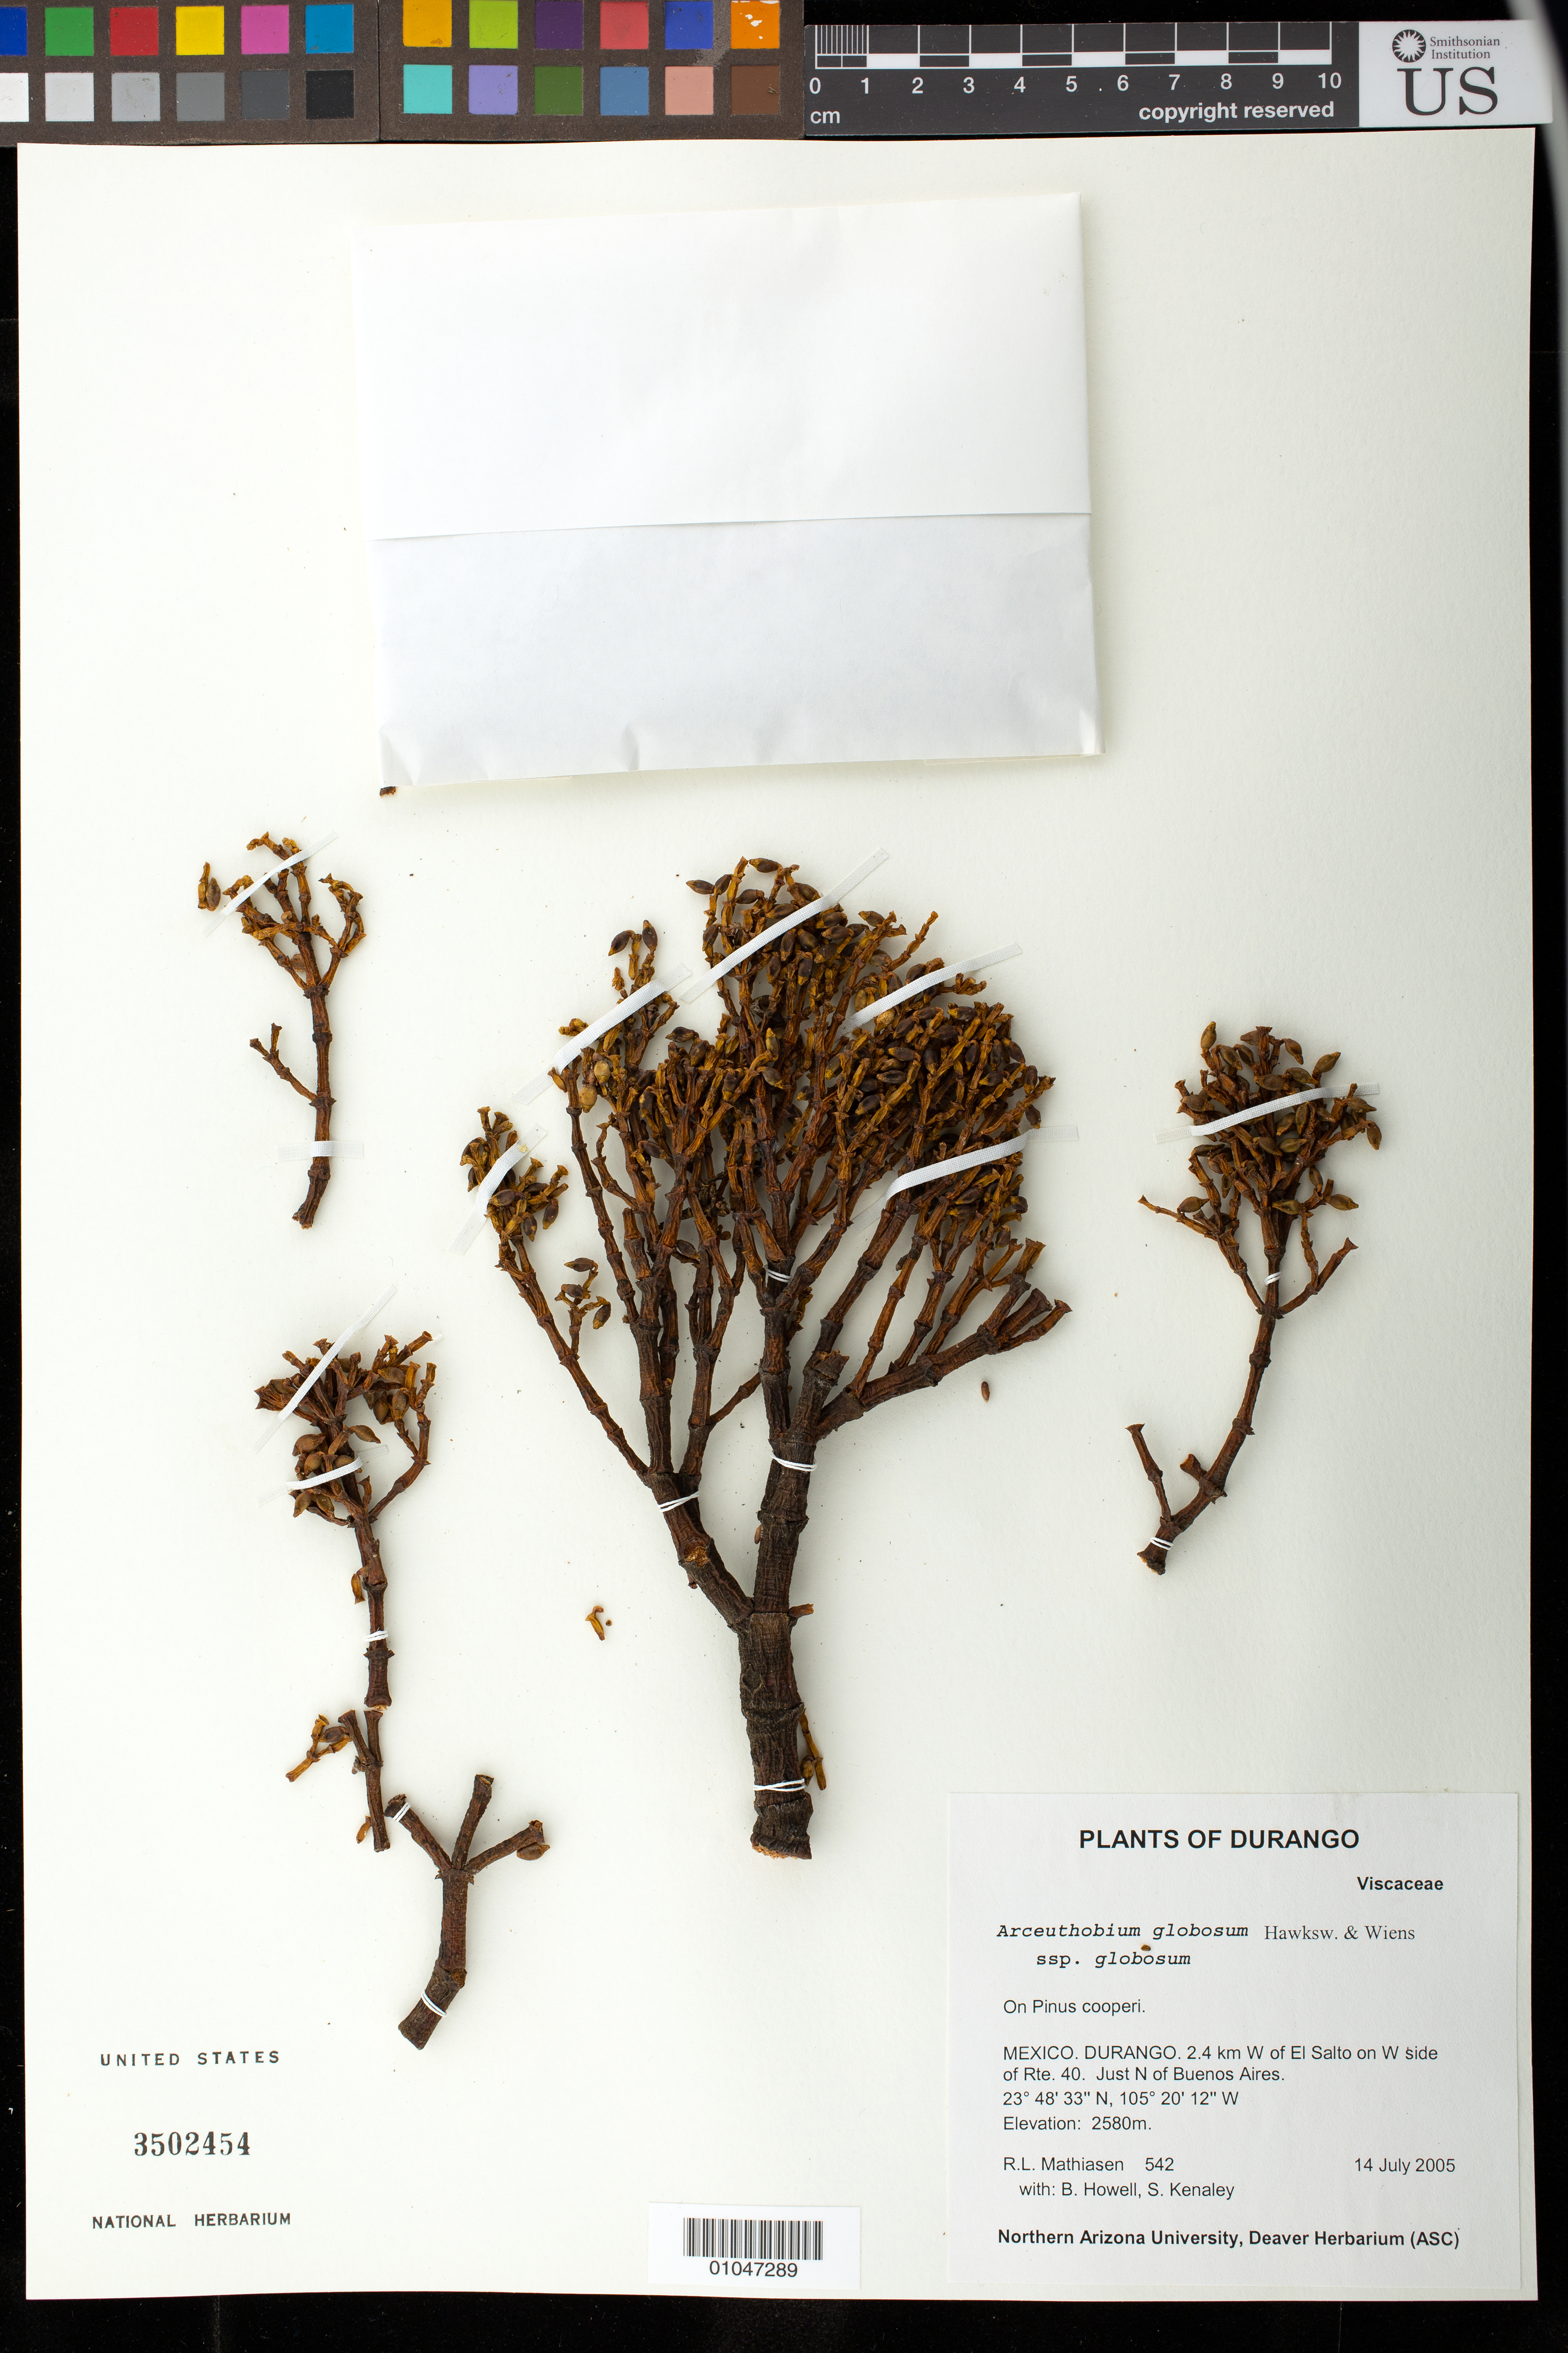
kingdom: Plantae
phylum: Tracheophyta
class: Magnoliopsida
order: Santalales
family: Viscaceae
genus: Arceuthobium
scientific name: Arceuthobium globosum subsp. globosum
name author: Hawksw. & Wiens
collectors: R. Mathiasen, B. Howell & S. Kenaley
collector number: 542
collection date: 2005-07-14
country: Mexico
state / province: Durango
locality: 2.4 km W of El Salto on W side of Rte. 40, just N of Buenos Aires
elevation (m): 2580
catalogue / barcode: US 3502454